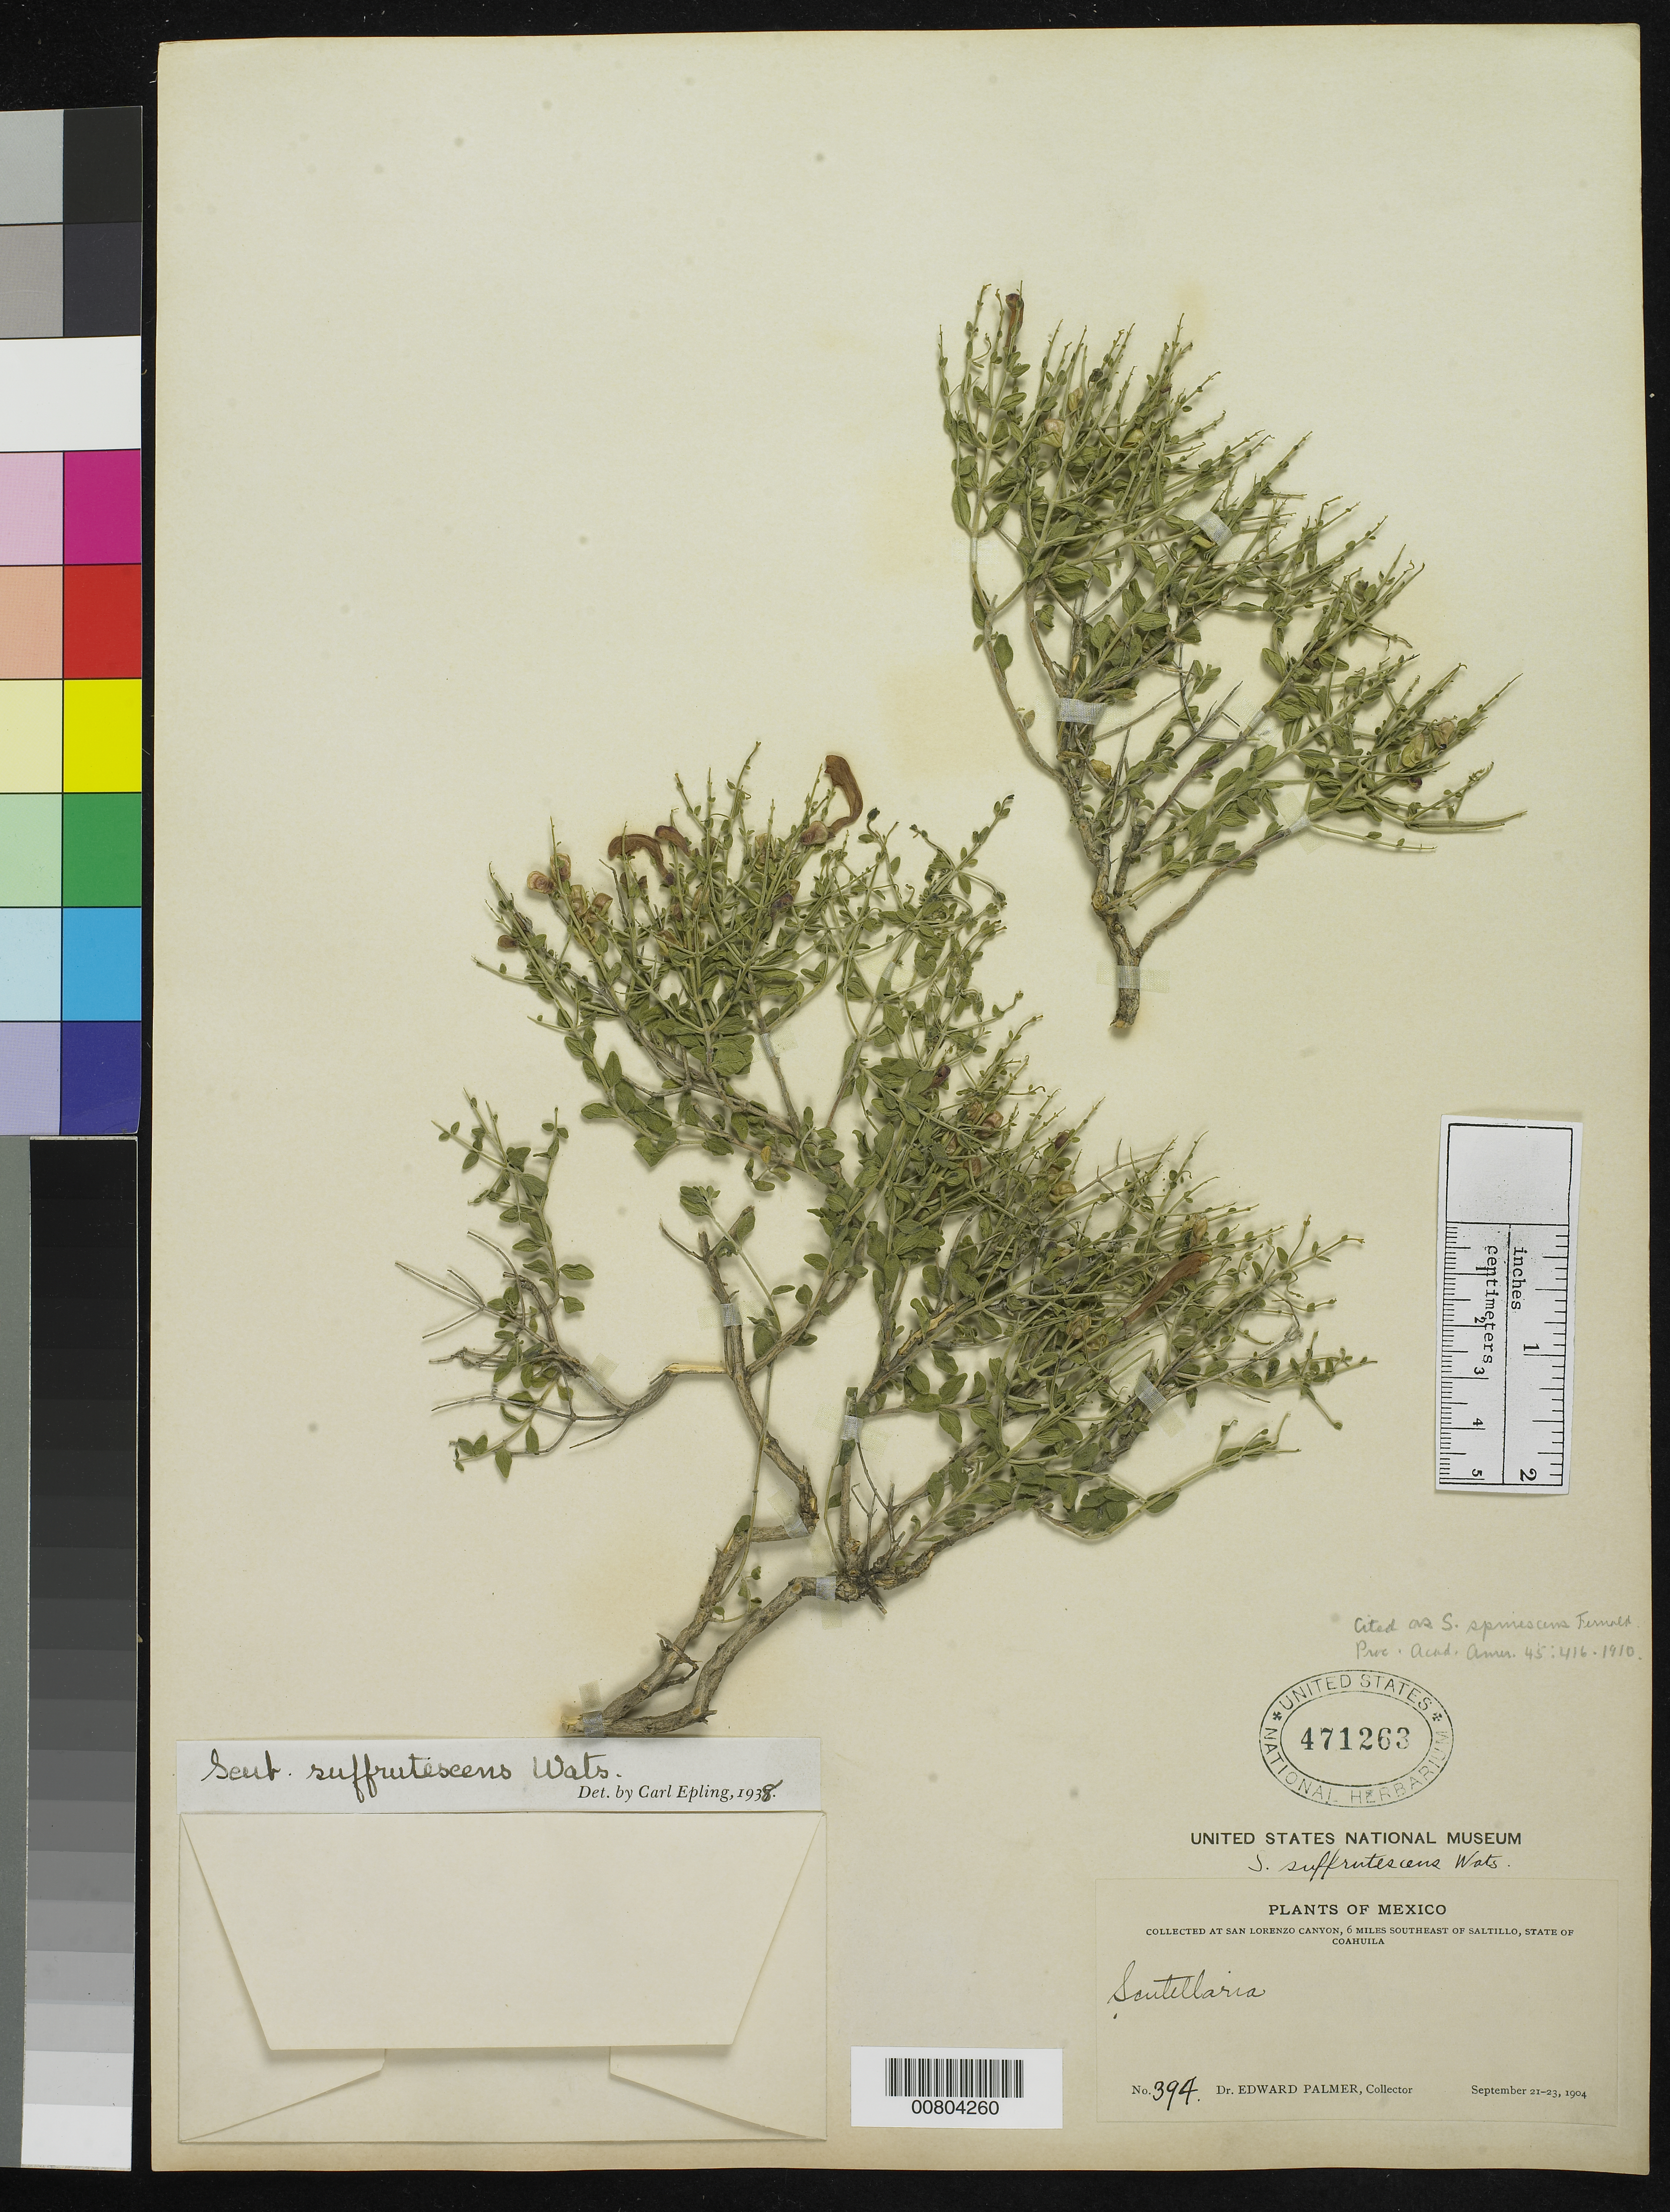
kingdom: Plantae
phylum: Tracheophyta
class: Magnoliopsida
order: Lamiales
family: Lamiaceae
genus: Scutellaria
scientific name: Scutellaria suffrutescens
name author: S. Watson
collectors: E. Palmer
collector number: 394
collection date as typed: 21 Sep 1904 to 23 Sep 1904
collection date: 1904-09-21/1904-09-23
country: Mexico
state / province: Coahuila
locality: San Lorenzo Canyon, 6 miles southeast of Saltillo, Coahuila.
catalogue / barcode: US 471263